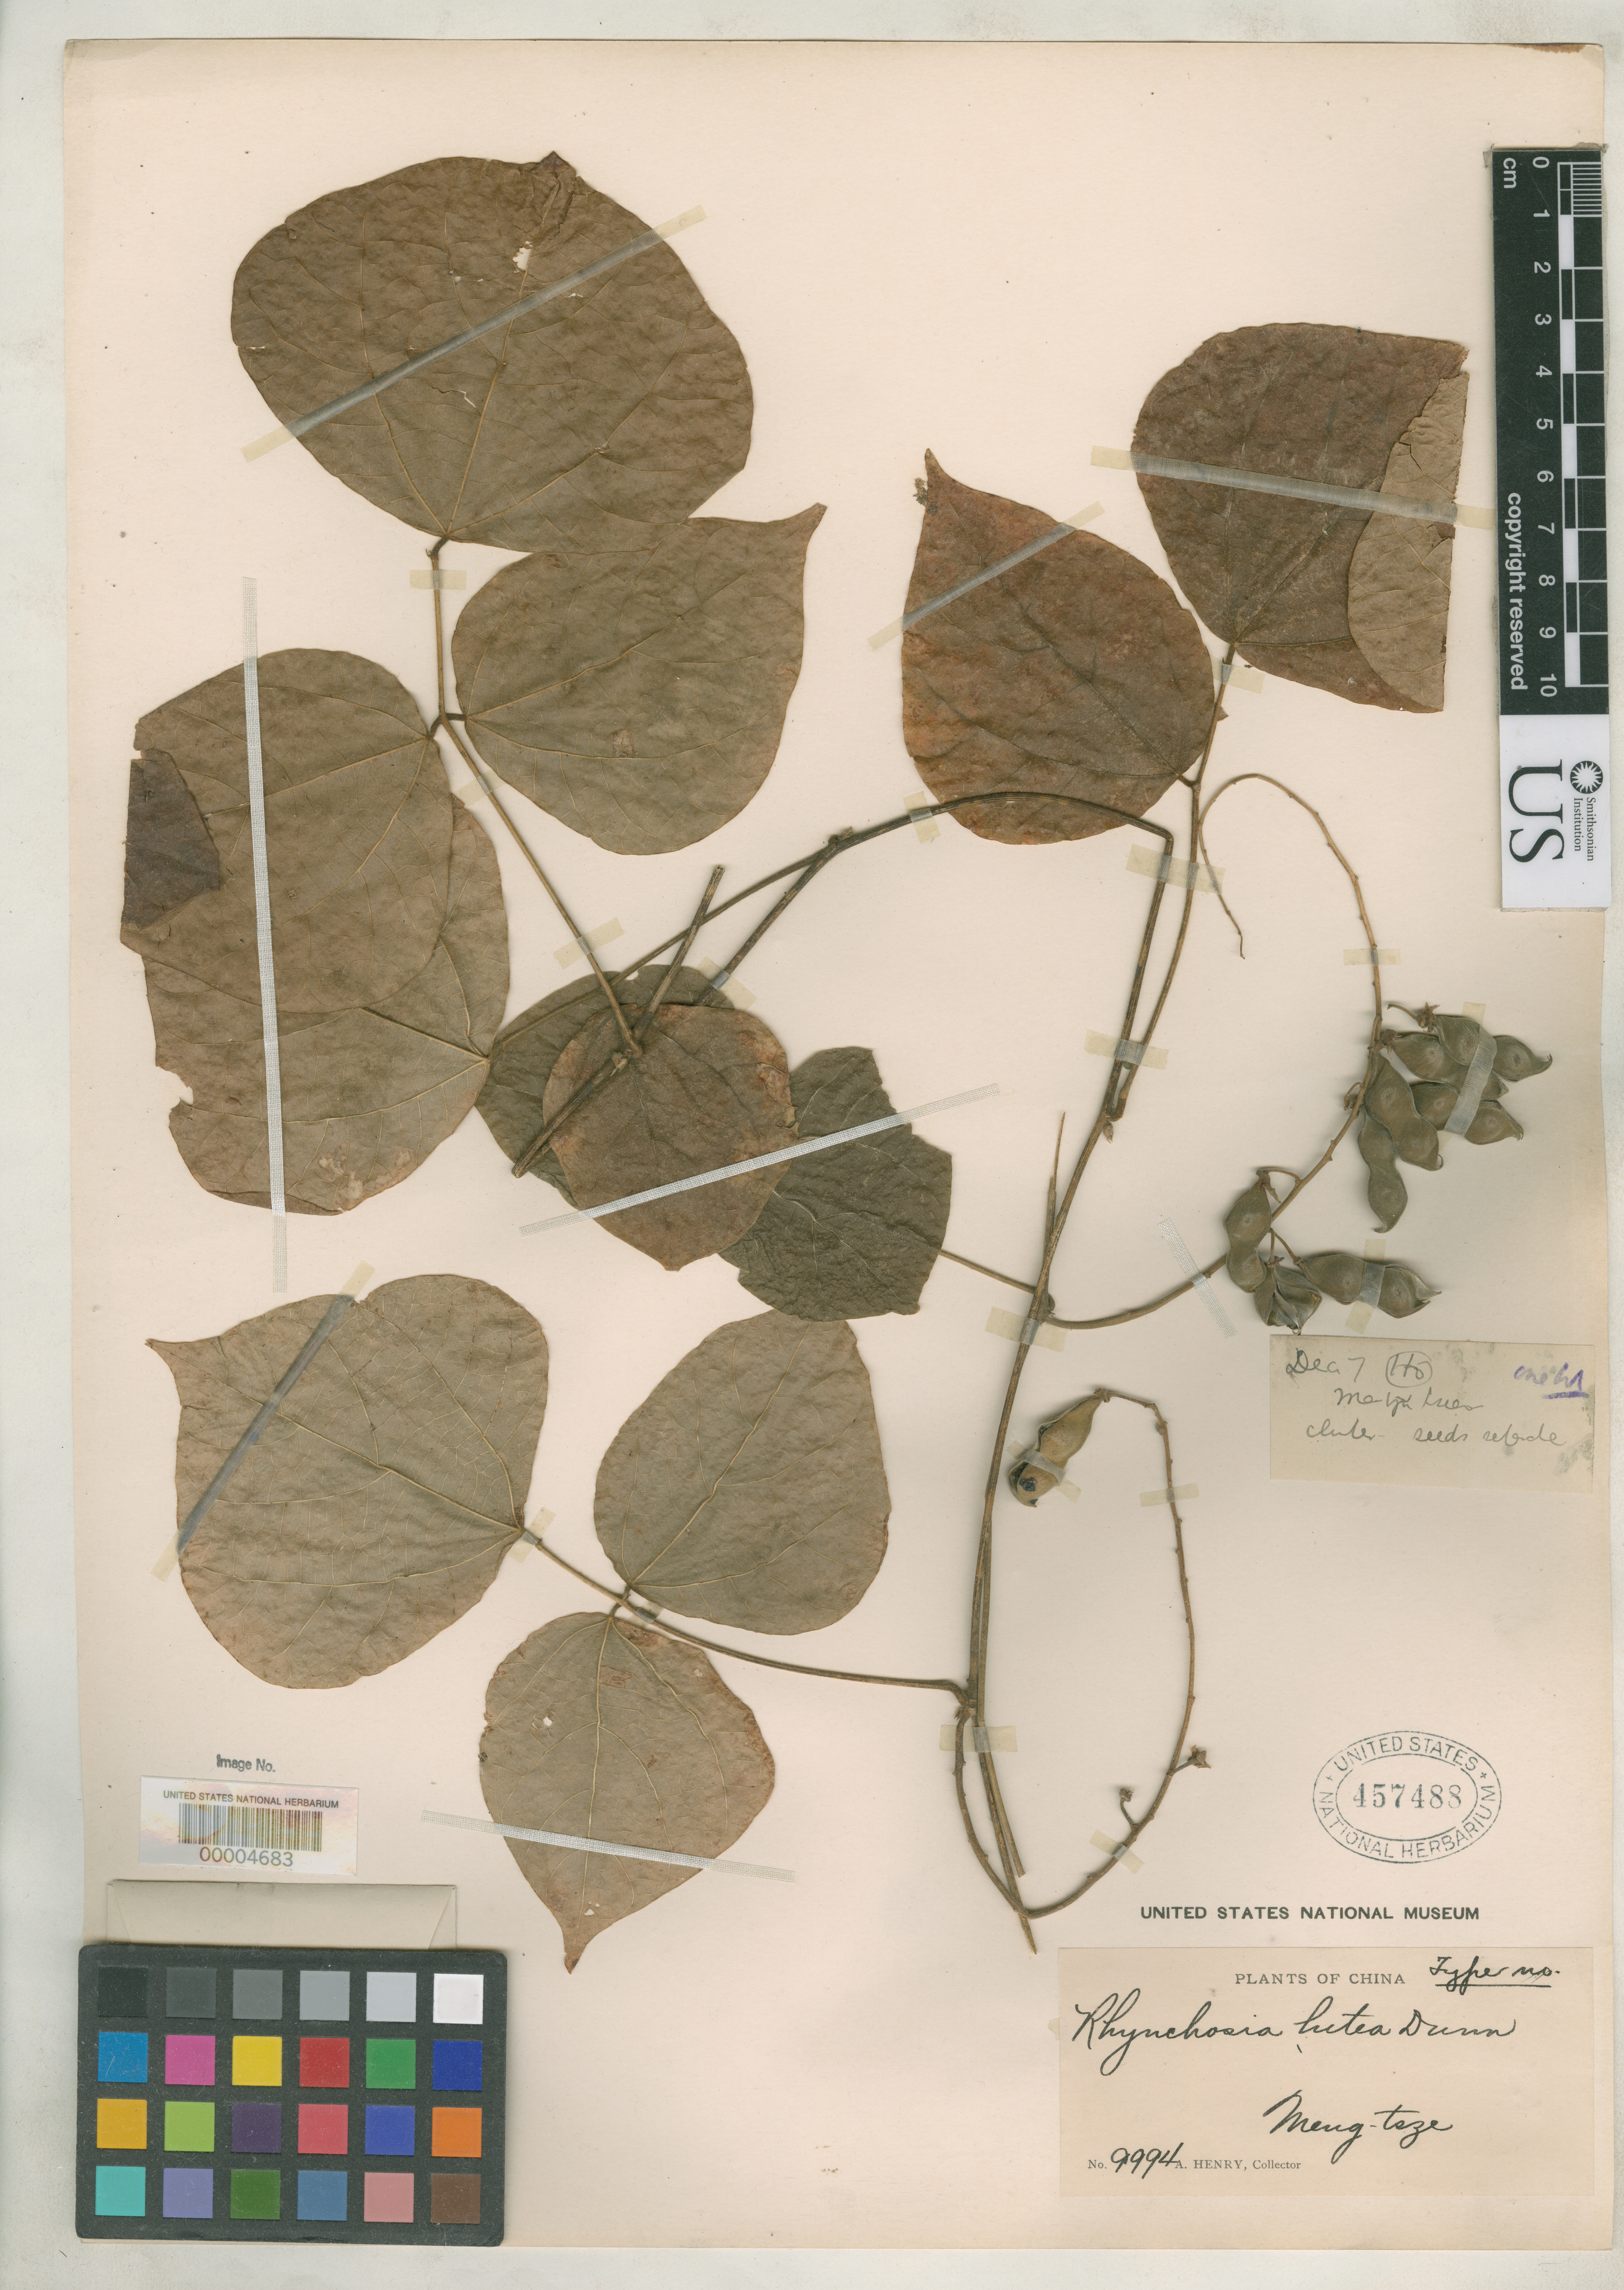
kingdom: Plantae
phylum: Tracheophyta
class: Magnoliopsida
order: Fabales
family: Fabaceae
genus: Rhynchosia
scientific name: Rhynchosia lutea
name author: Dunn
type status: Isosyntype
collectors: A. Henry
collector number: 9994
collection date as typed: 07 Dec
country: China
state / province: Yunnan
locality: Mengtsze.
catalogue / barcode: US 457488